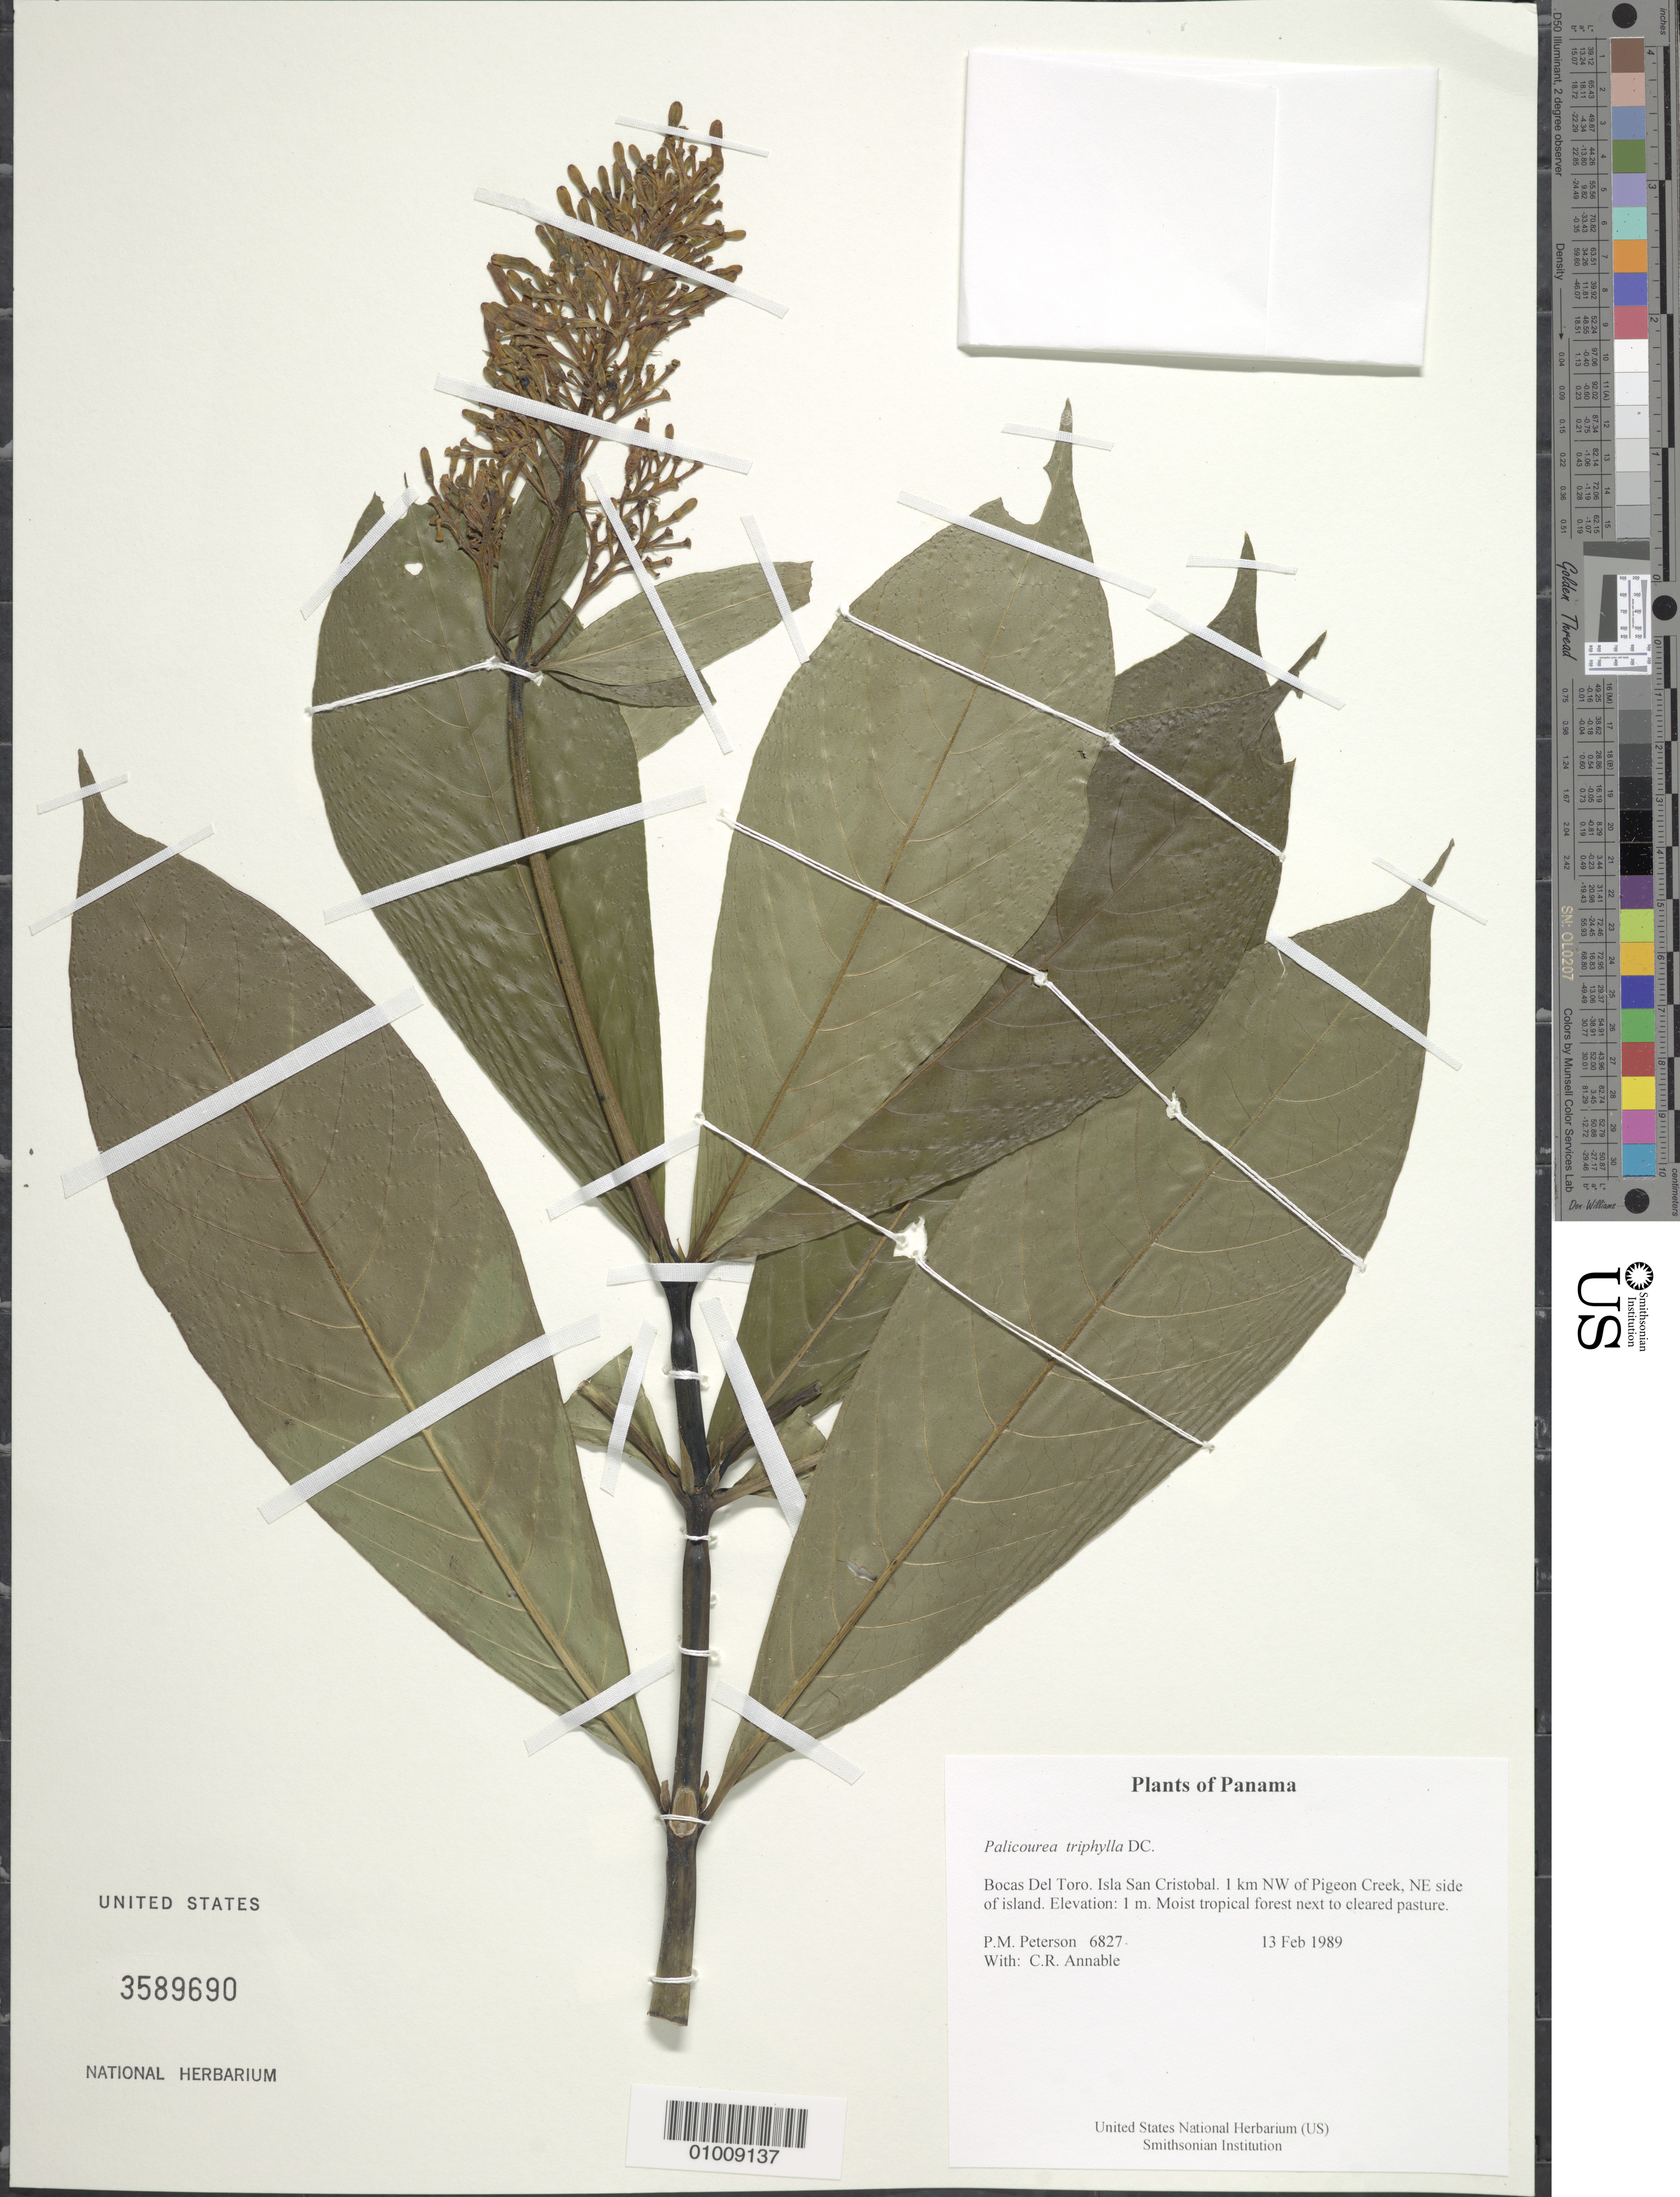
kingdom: Plantae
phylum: Tracheophyta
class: Magnoliopsida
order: Gentianales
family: Rubiaceae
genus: Palicourea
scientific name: Palicourea triphylla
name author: DC.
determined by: Dwyer, J.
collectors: P. M. Peterson & C. R. Annable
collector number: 06827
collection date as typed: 13 Feb 1989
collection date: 1989-02-13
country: Panama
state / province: Bocas del Toro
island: San Cristobal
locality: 1 km NW of Pigeon Creek, NE side of island.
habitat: Moist tropical forest next to cleared pasture.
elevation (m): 1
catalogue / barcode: US 3589690